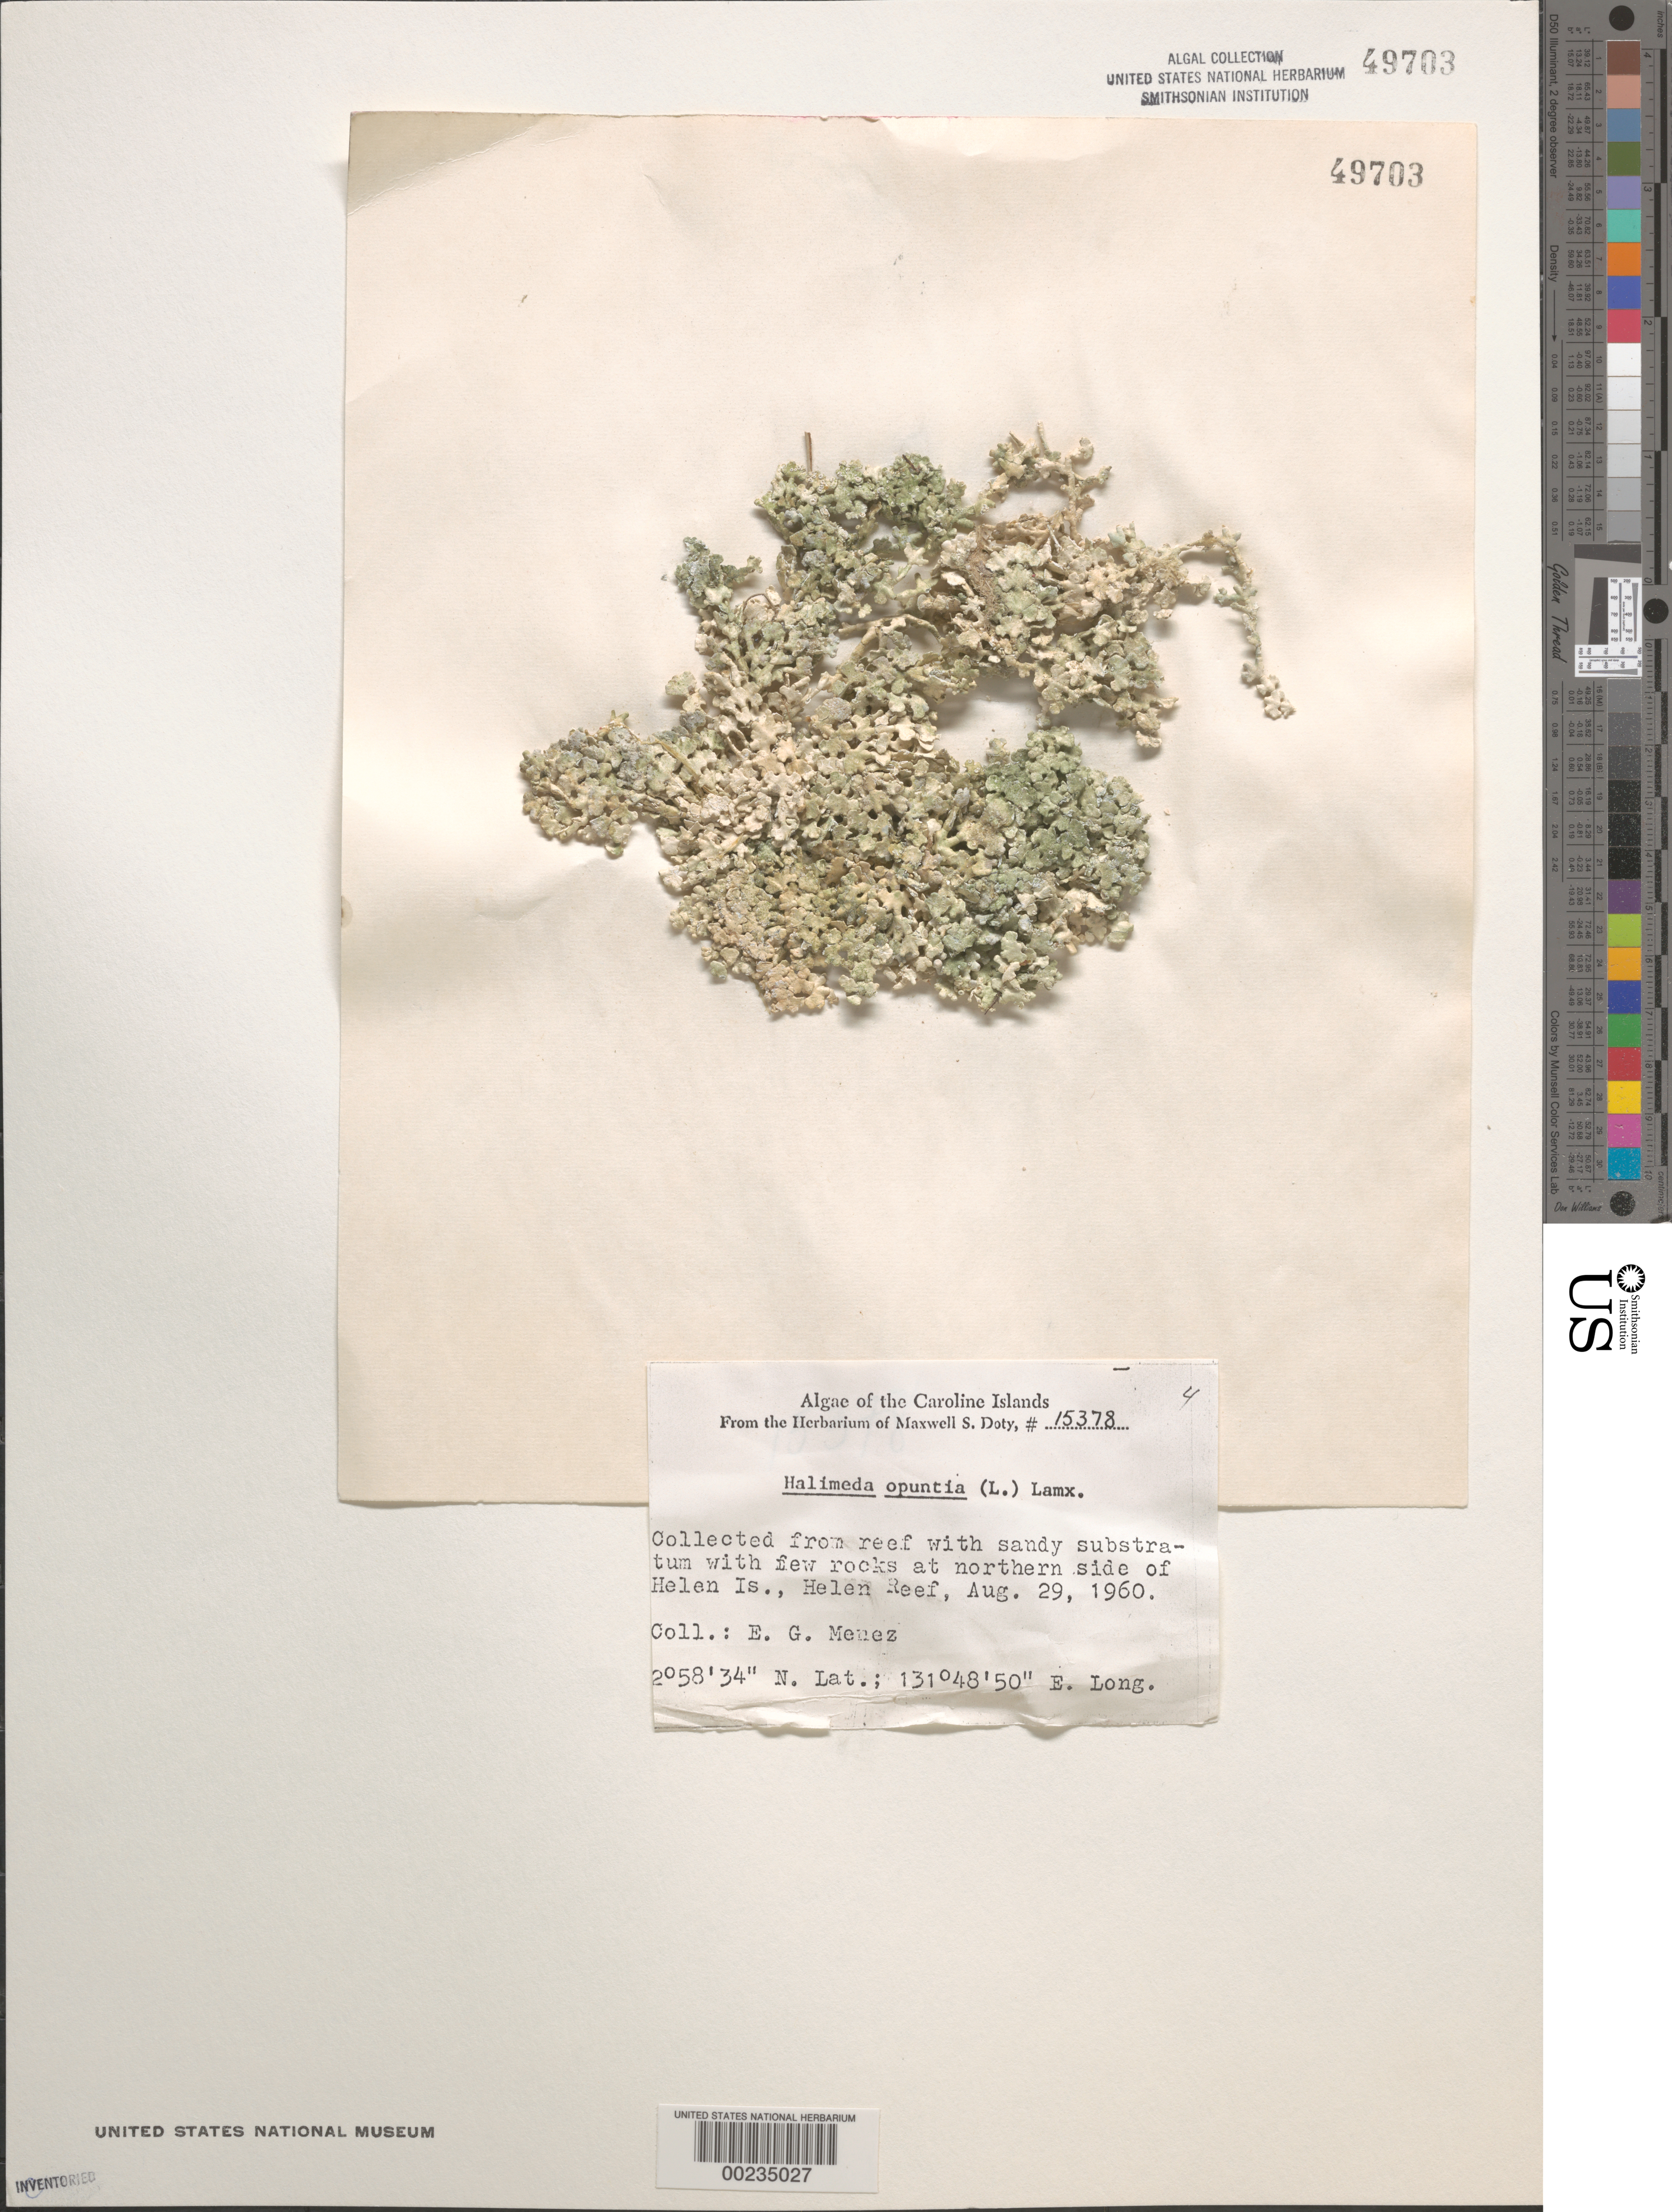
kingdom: Plantae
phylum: Chlorophyta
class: Ulvophyceae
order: Bryopsidales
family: Halimedaceae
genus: Halimeda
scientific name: Halimeda opuntia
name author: (L.) J.V.Lamouroux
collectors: Meñez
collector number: MSD 15378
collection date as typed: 29 Aug 1960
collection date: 1960-08-29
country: Palau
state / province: Belau Outliers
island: Helen Atoll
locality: Helen Reef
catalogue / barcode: US 49703